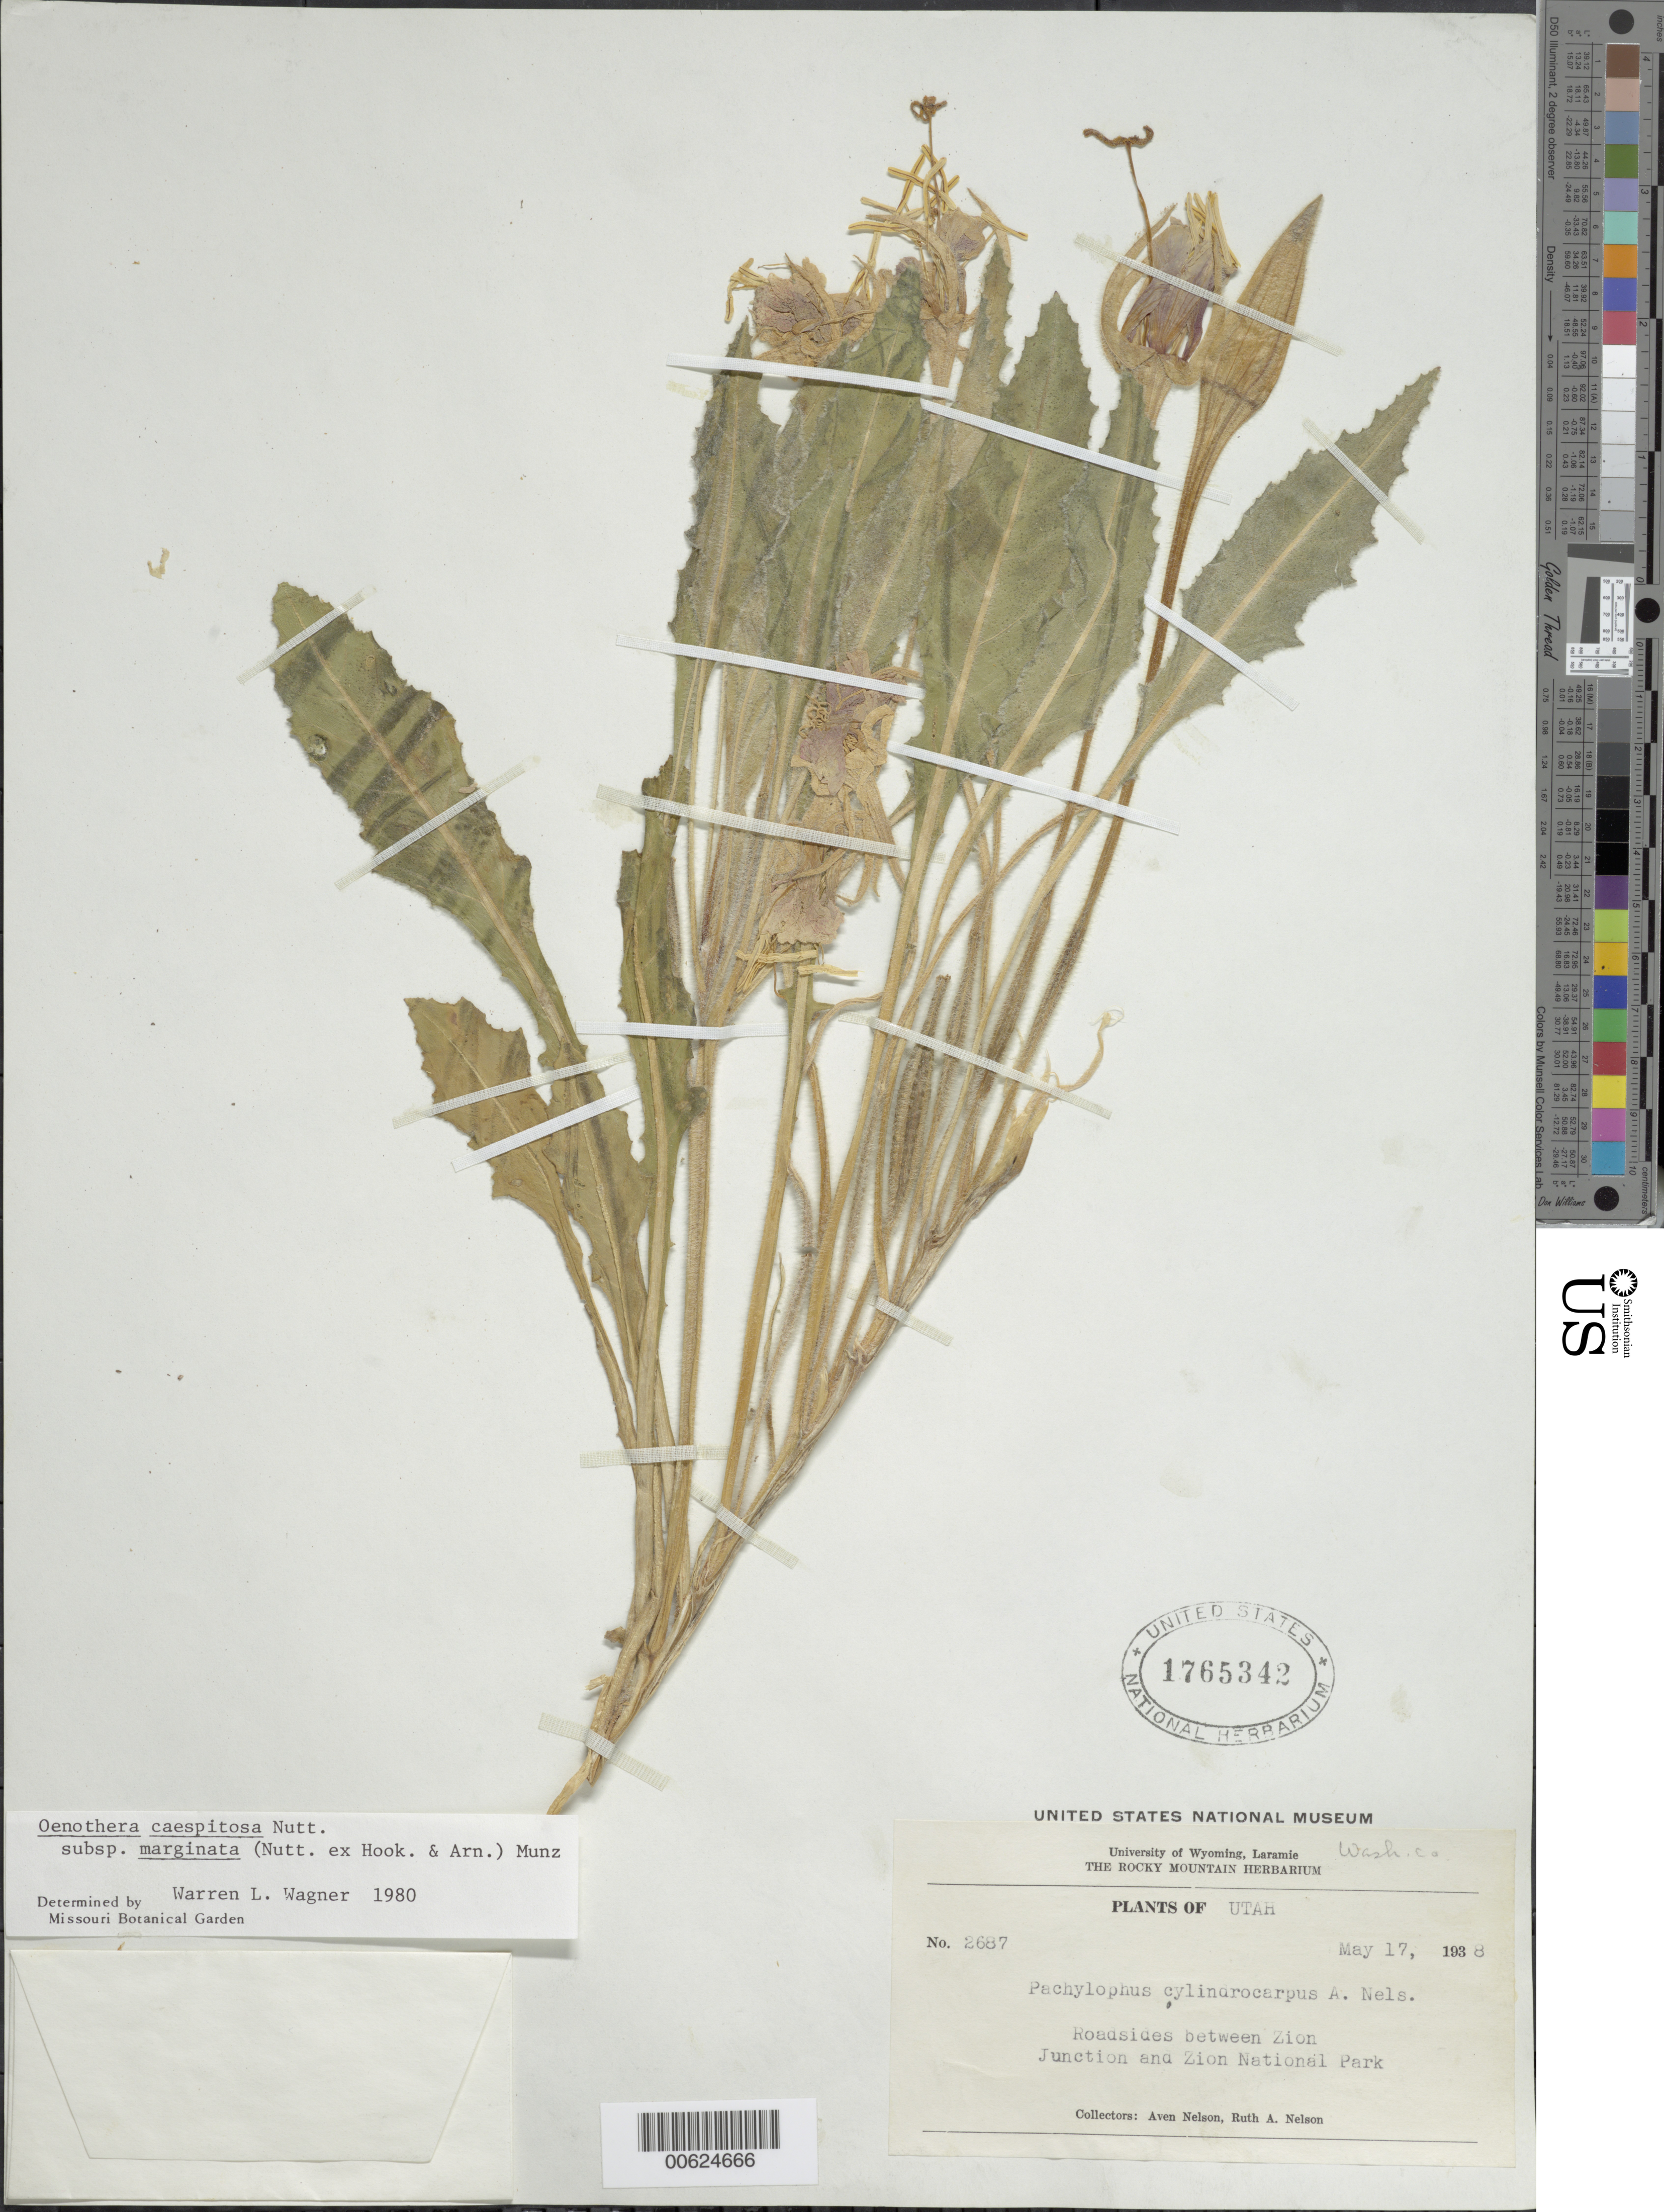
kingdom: Plantae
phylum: Tracheophyta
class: Magnoliopsida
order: Myrtales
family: Onagraceae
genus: Oenothera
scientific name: Oenothera cespitosa subsp. marginata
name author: (Nutt. ex Hook. & Arn.) Munz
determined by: Wagner, W. L., (BOT), Smithsonian Institution - National Museum of Natural History (UNITED STATES)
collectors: A. Nelson & R. A. Nelson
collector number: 2687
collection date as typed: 17 May 1938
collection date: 1938-05-17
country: United States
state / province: Utah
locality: Between Zion Junction and Zion National Park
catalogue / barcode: US 1765342